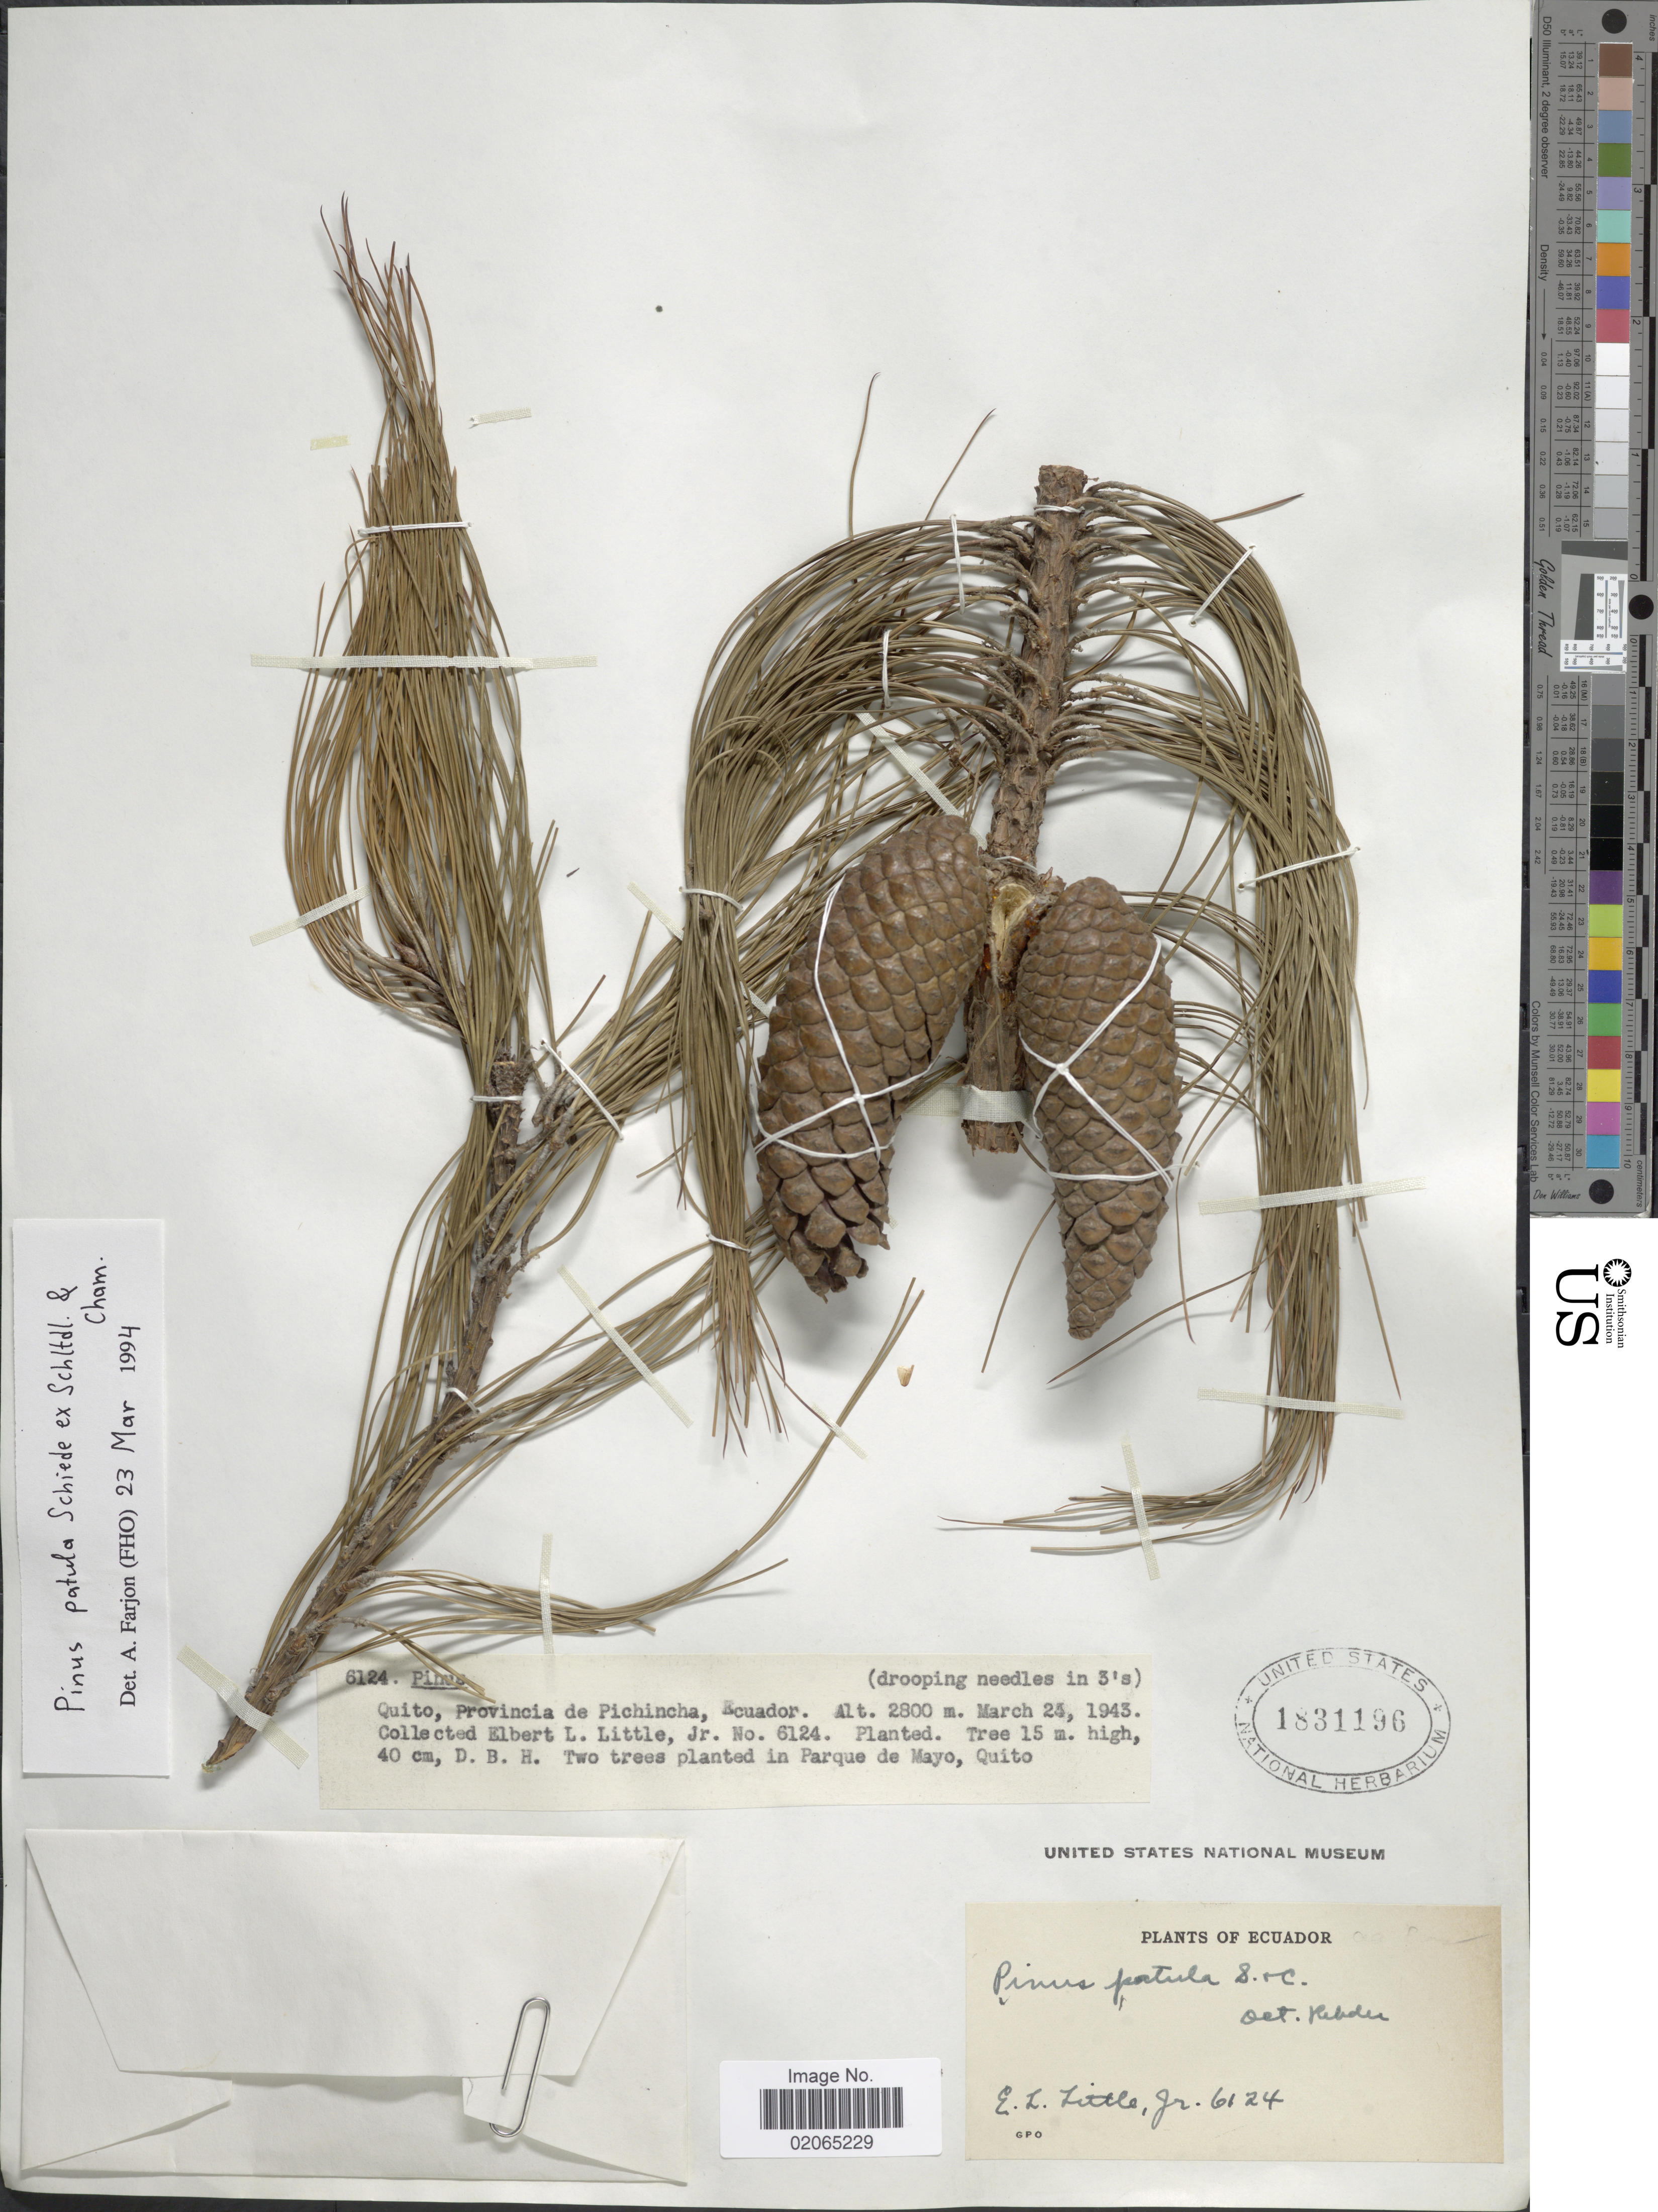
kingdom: Plantae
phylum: Tracheophyta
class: Pinopsida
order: Pinales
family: Pinaceae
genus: Pinus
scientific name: Pinus patula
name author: Schltdl. & Cham.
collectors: E. L. Little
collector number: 6124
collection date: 1943-03-23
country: Ecuador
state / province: Pichincha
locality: Quito, Provincia de Pichincha, Ecuador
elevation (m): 2800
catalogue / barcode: US 1831196